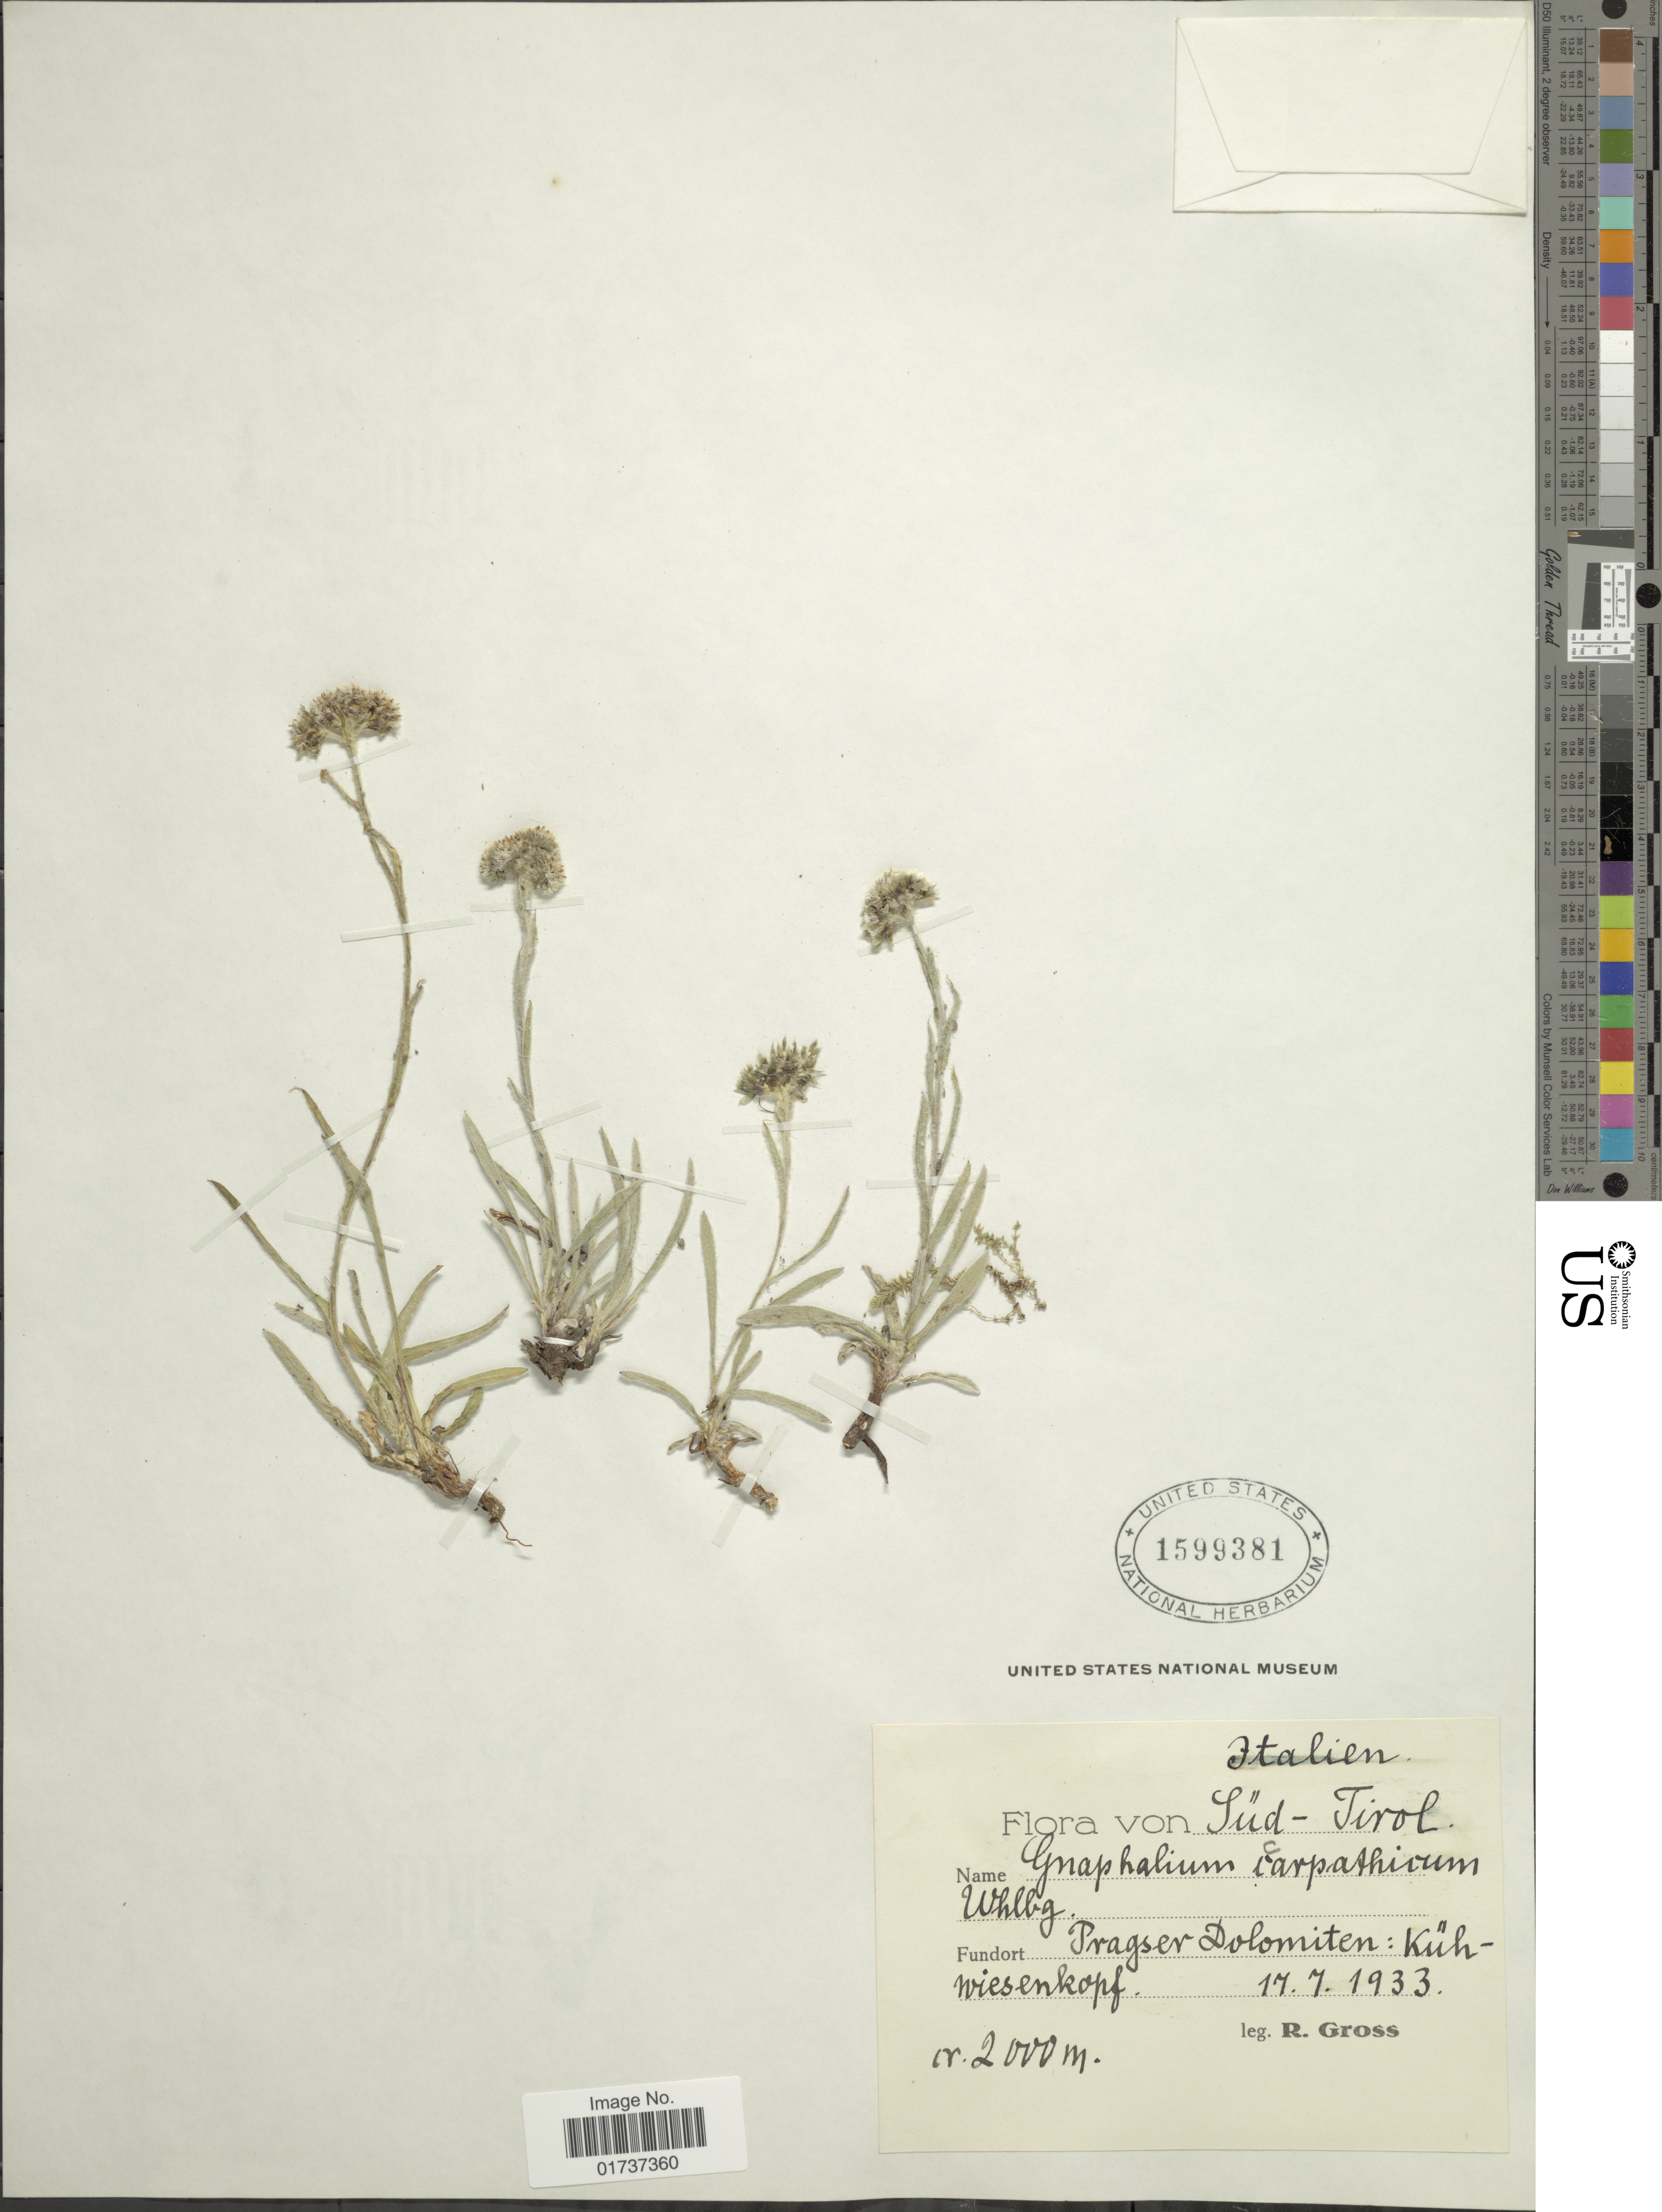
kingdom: Plantae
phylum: Tracheophyta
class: Magnoliopsida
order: Asterales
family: Asteraceae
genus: Gnaphalium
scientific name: Gnaphalium carpaticum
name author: Wahlenb.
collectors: R. Gross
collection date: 1933-07-17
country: Italy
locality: Süd-Tirol, Pragser Dolomiten: Kühwiesenkopf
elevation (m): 2000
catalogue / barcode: US 1599381